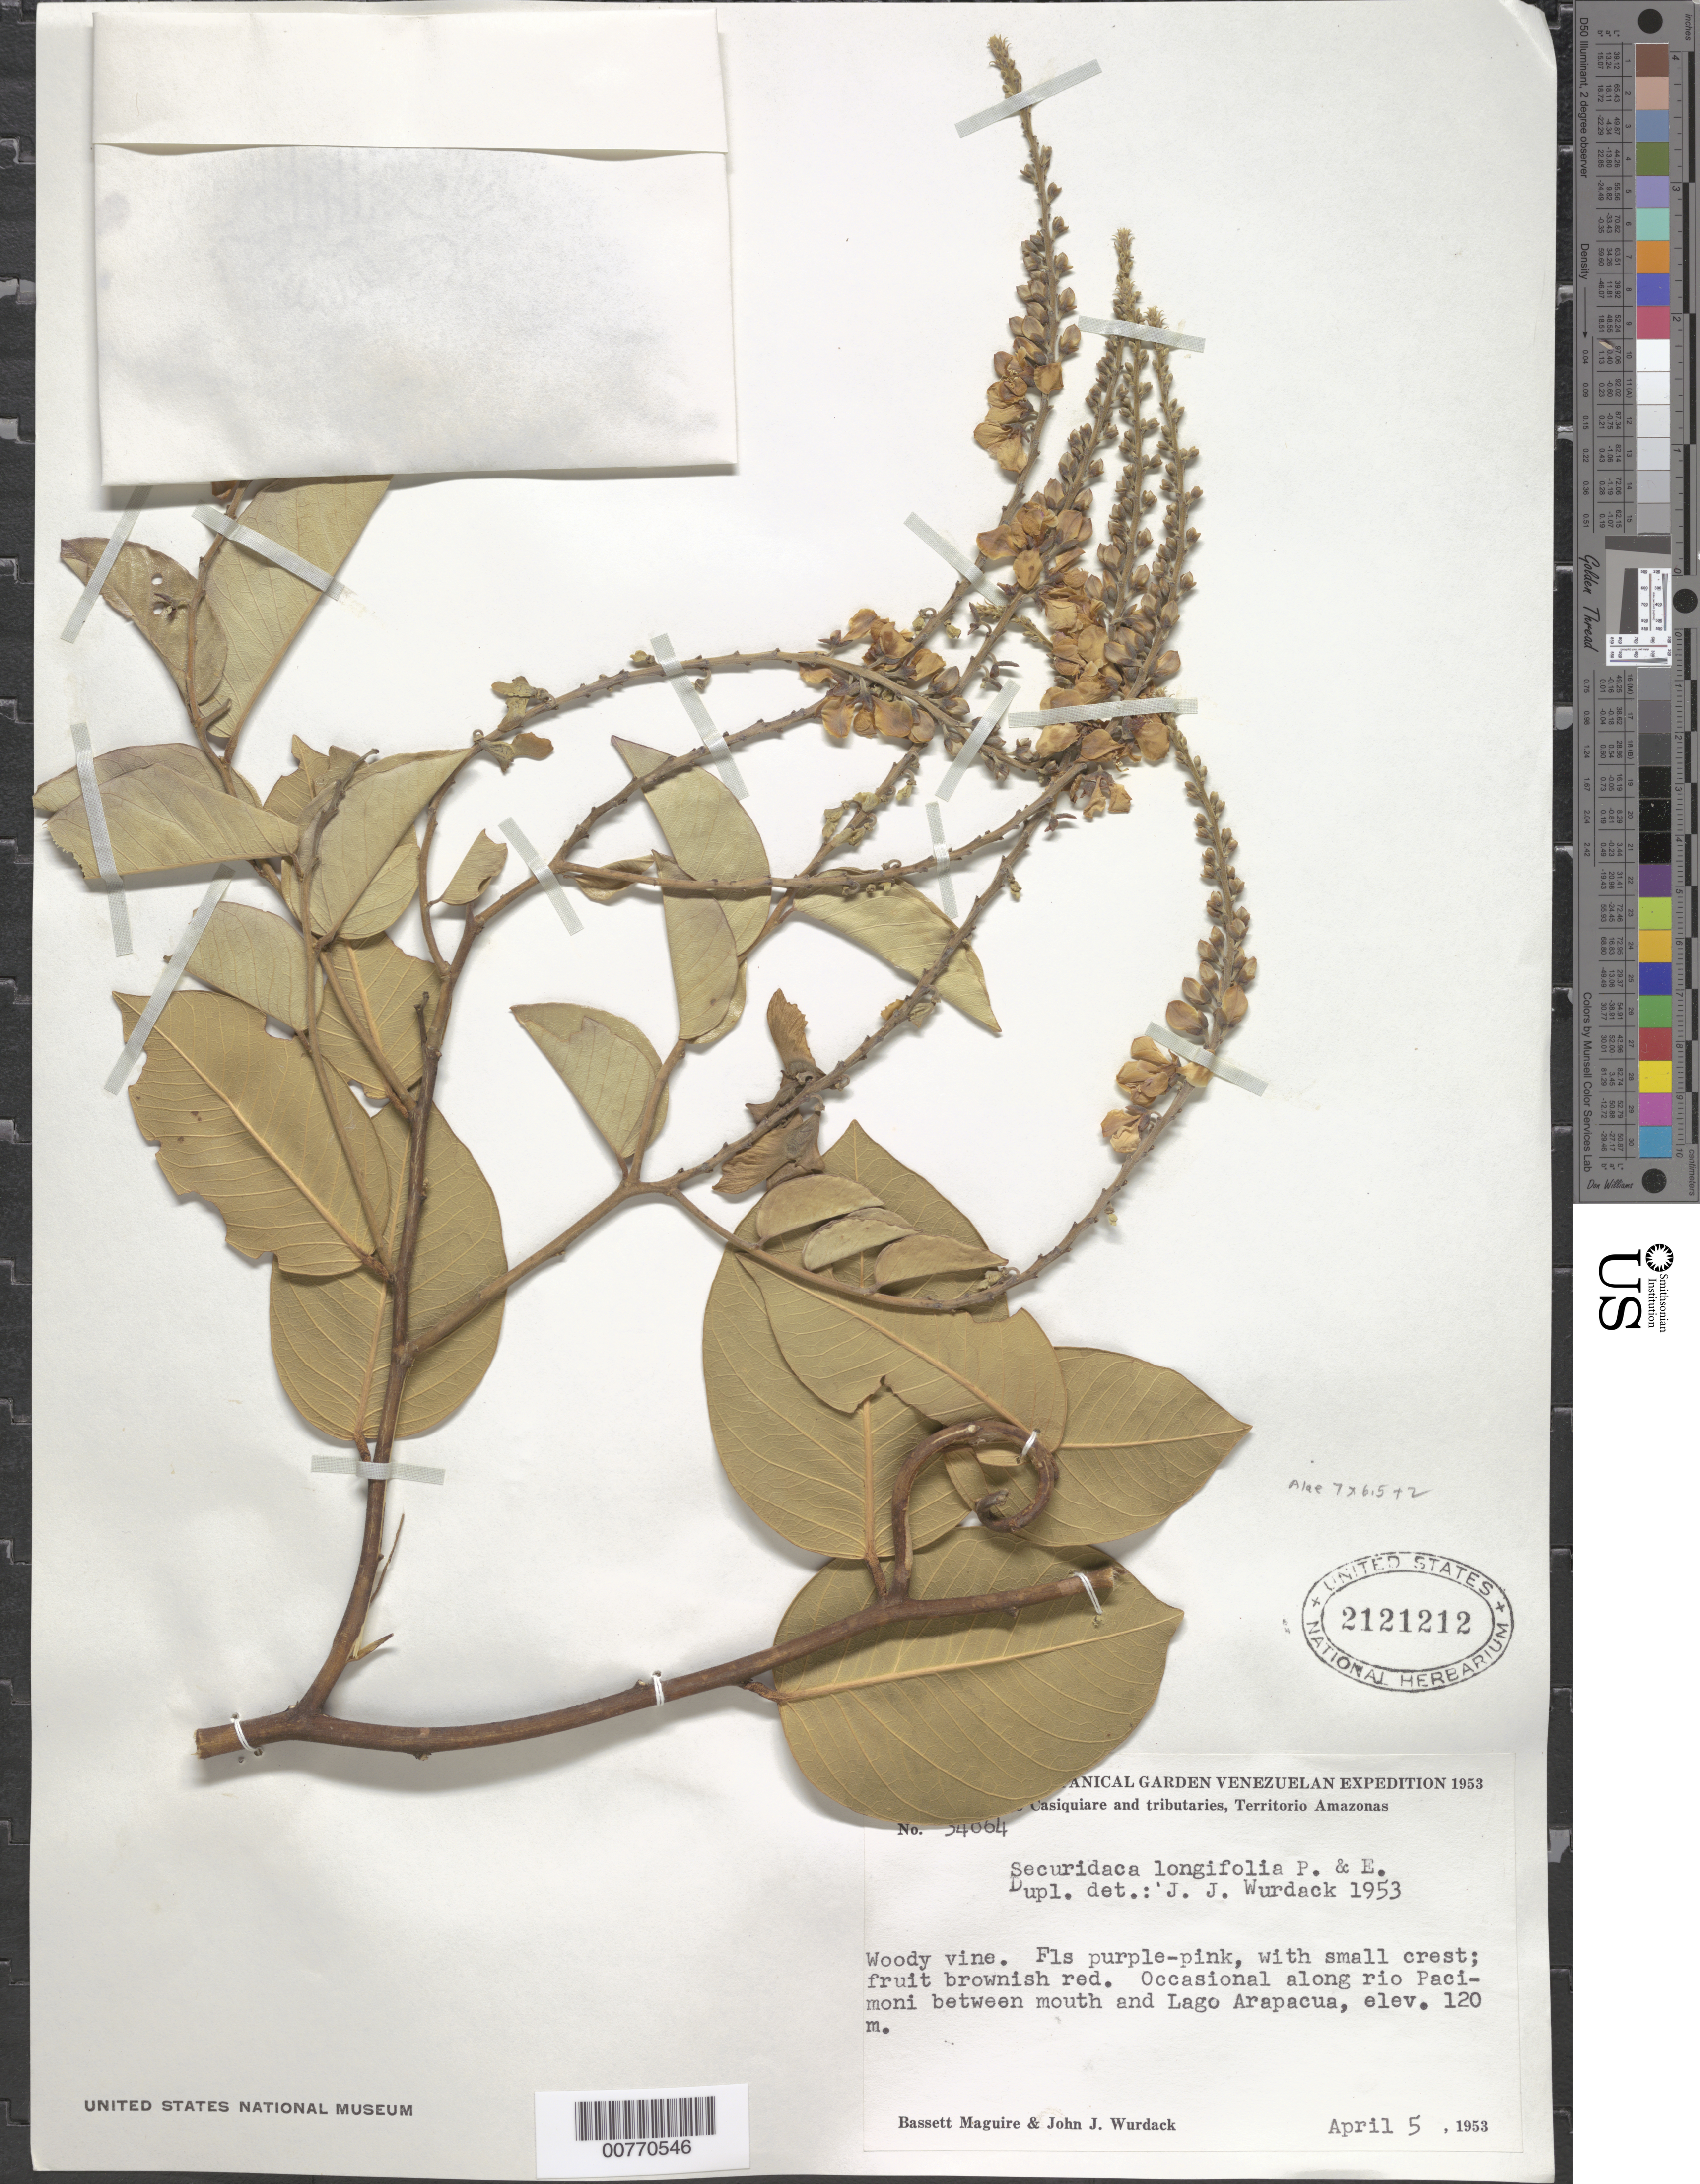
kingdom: Plantae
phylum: Tracheophyta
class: Magnoliopsida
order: Fabales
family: Polygalaceae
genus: Securidaca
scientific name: Securidaca longifolia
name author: Poepp. & Endl.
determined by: Wurdack, John J., (US), US (UNITED STATES)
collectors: B. Maguire & J. J. Wurdack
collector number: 34864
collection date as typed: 5-Apr-53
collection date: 1953-04-05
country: Venezuela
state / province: Amazonas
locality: Río Pacimoni, between mouth and Lago Arapacua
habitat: Along river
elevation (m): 120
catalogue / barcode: US 2121212